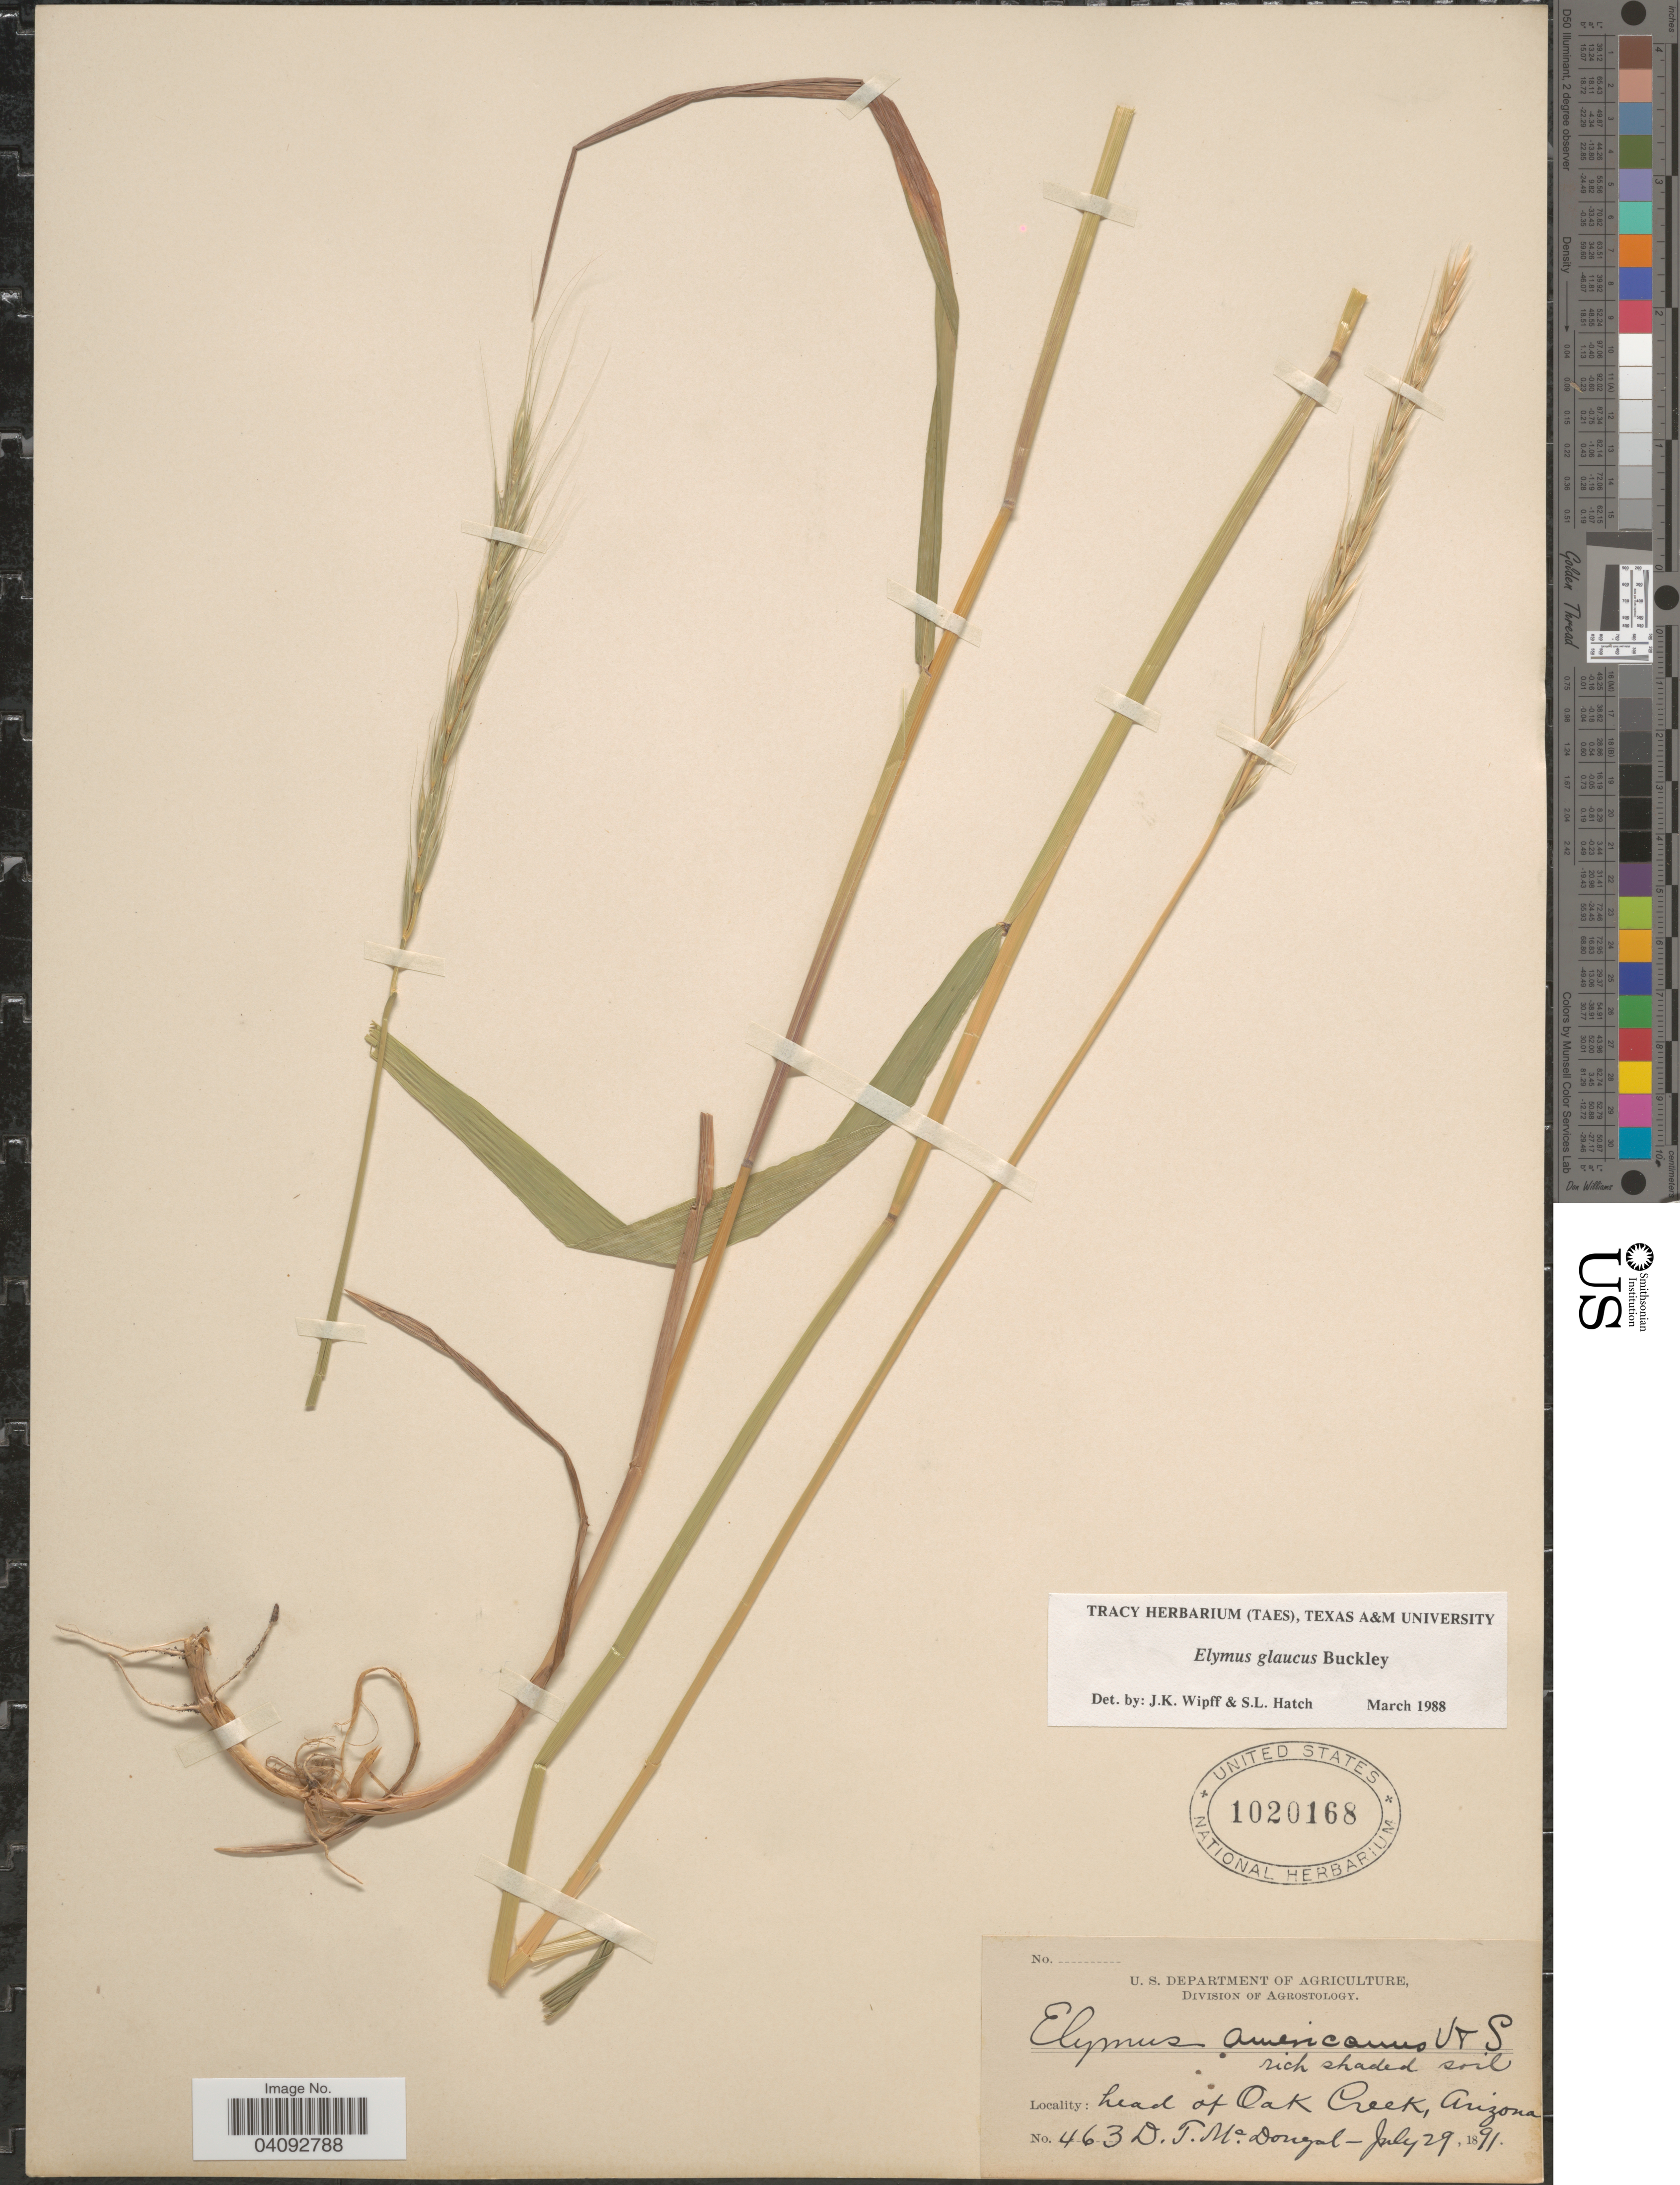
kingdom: Plantae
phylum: Tracheophyta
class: Liliopsida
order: Poales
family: Poaceae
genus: Elymus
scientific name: Elymus glaucus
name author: Buckley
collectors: D. McDougal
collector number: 463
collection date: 1891-07-29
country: United States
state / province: Arizona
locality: Rich shaded soil. Head of Oak Creek.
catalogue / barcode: US 1020168